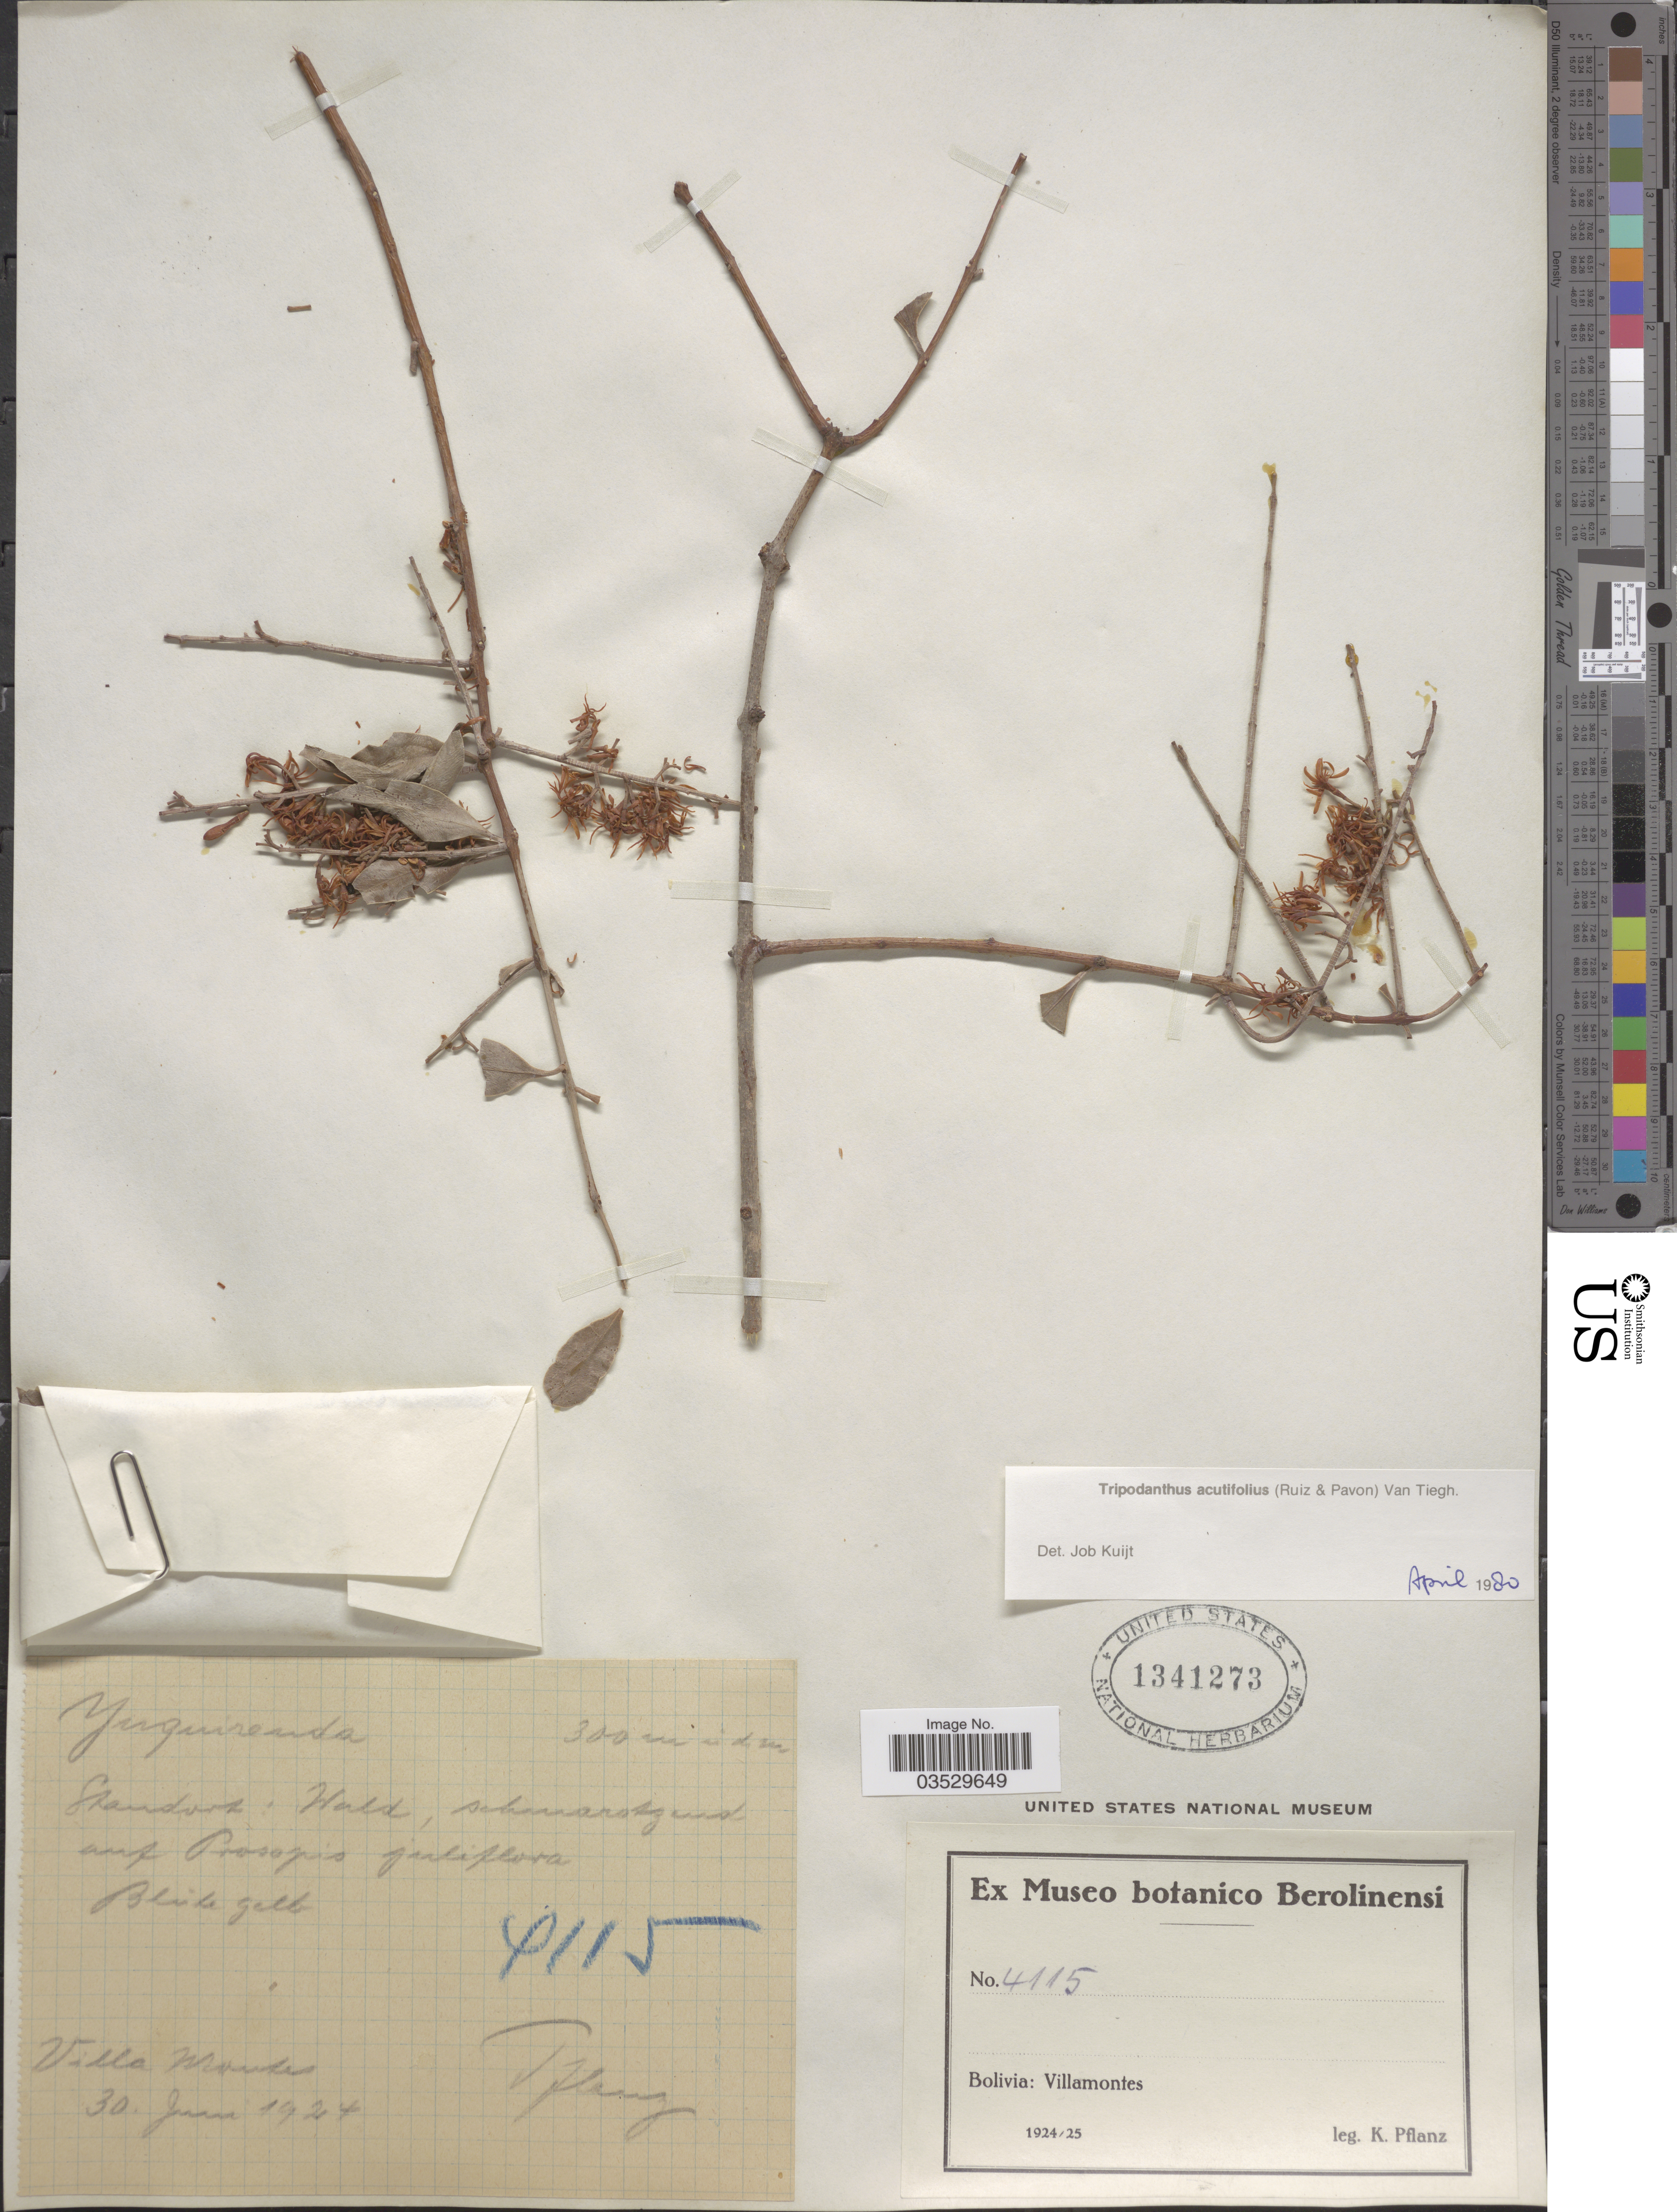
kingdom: Plantae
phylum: Tracheophyta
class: Magnoliopsida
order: Santalales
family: Loranthaceae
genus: Tripodanthus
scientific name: Tripodanthus acutifolius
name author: Tiegh.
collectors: K. Pflanz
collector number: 4115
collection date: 1924-06-30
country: Bolivia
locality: Villamontes. Yuquirenda.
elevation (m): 300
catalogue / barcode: US 1341273